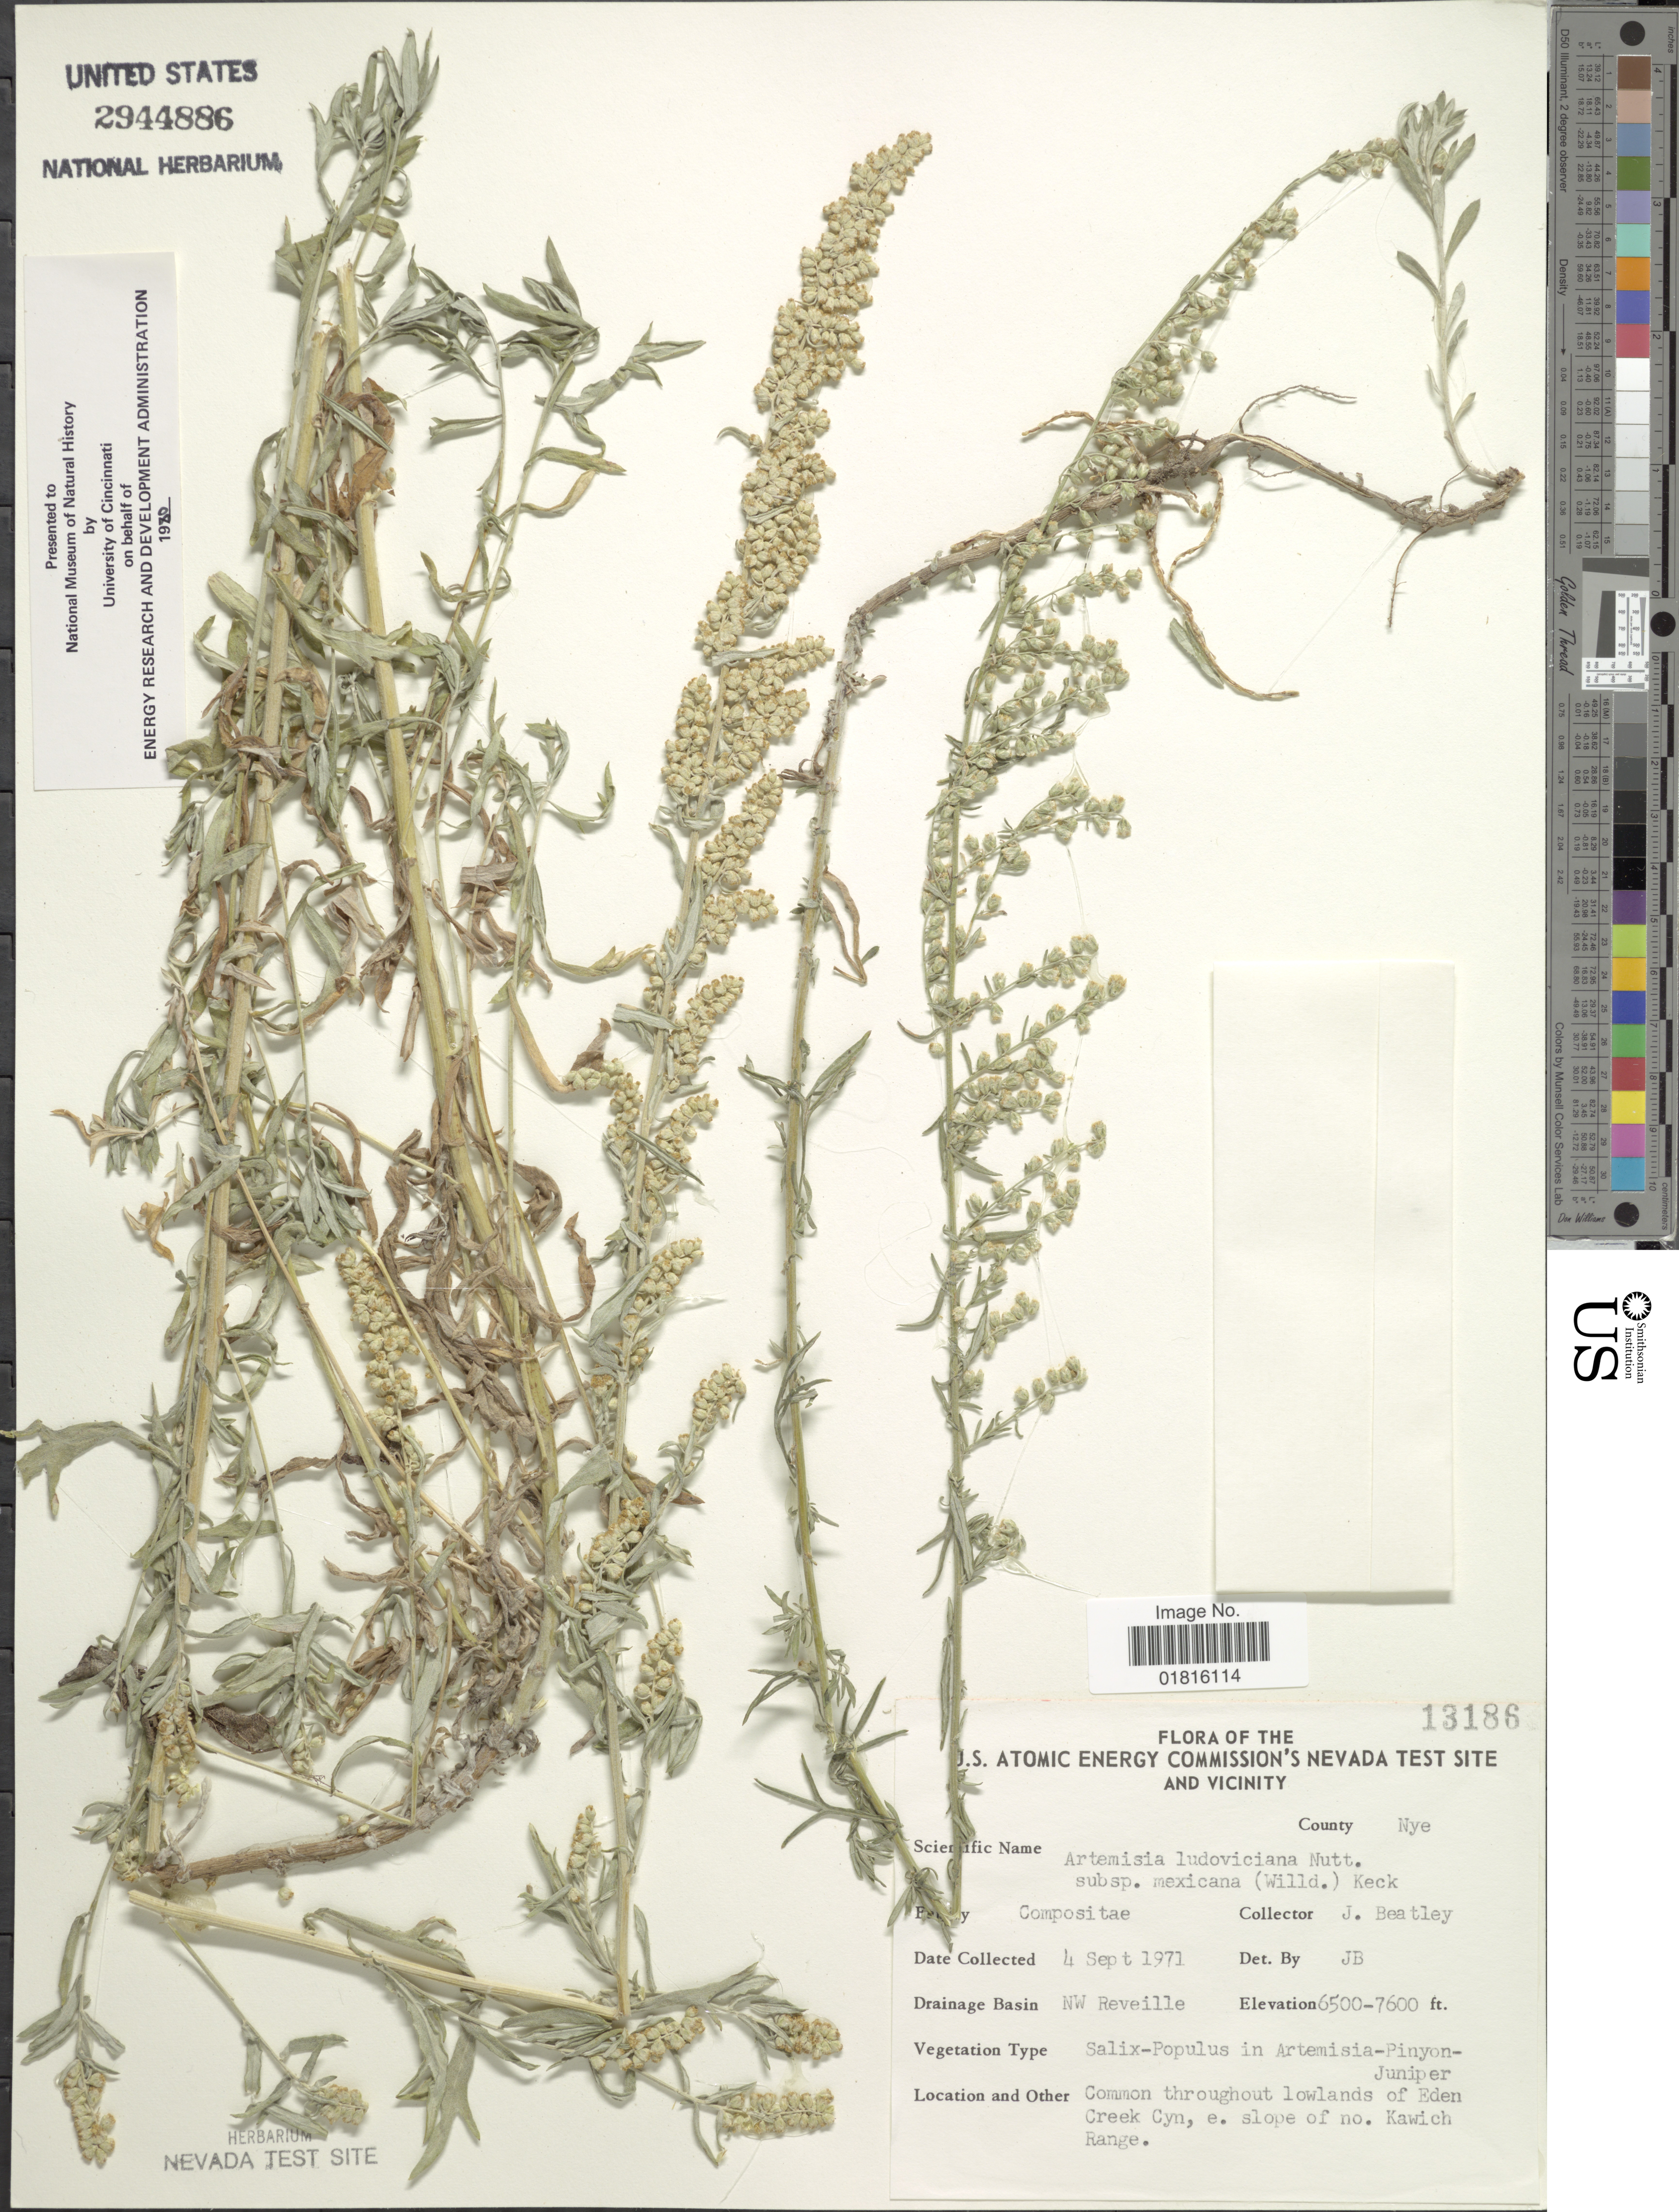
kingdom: Plantae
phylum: Tracheophyta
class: Magnoliopsida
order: Asterales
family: Asteraceae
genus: Artemisia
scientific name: Artemisia ludoviciana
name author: Nutt.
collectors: J. C. Beatley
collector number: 13186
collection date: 1971-09-04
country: United States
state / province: Nevada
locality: U.S. Atomic Energy Commission's Nevada Test Site and Vicinity, County Nye, NW Reveille, common throughout lowlands of Eden Creek Cyn, e. slope of no. Kawich Range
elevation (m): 1981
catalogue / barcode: US 2944886